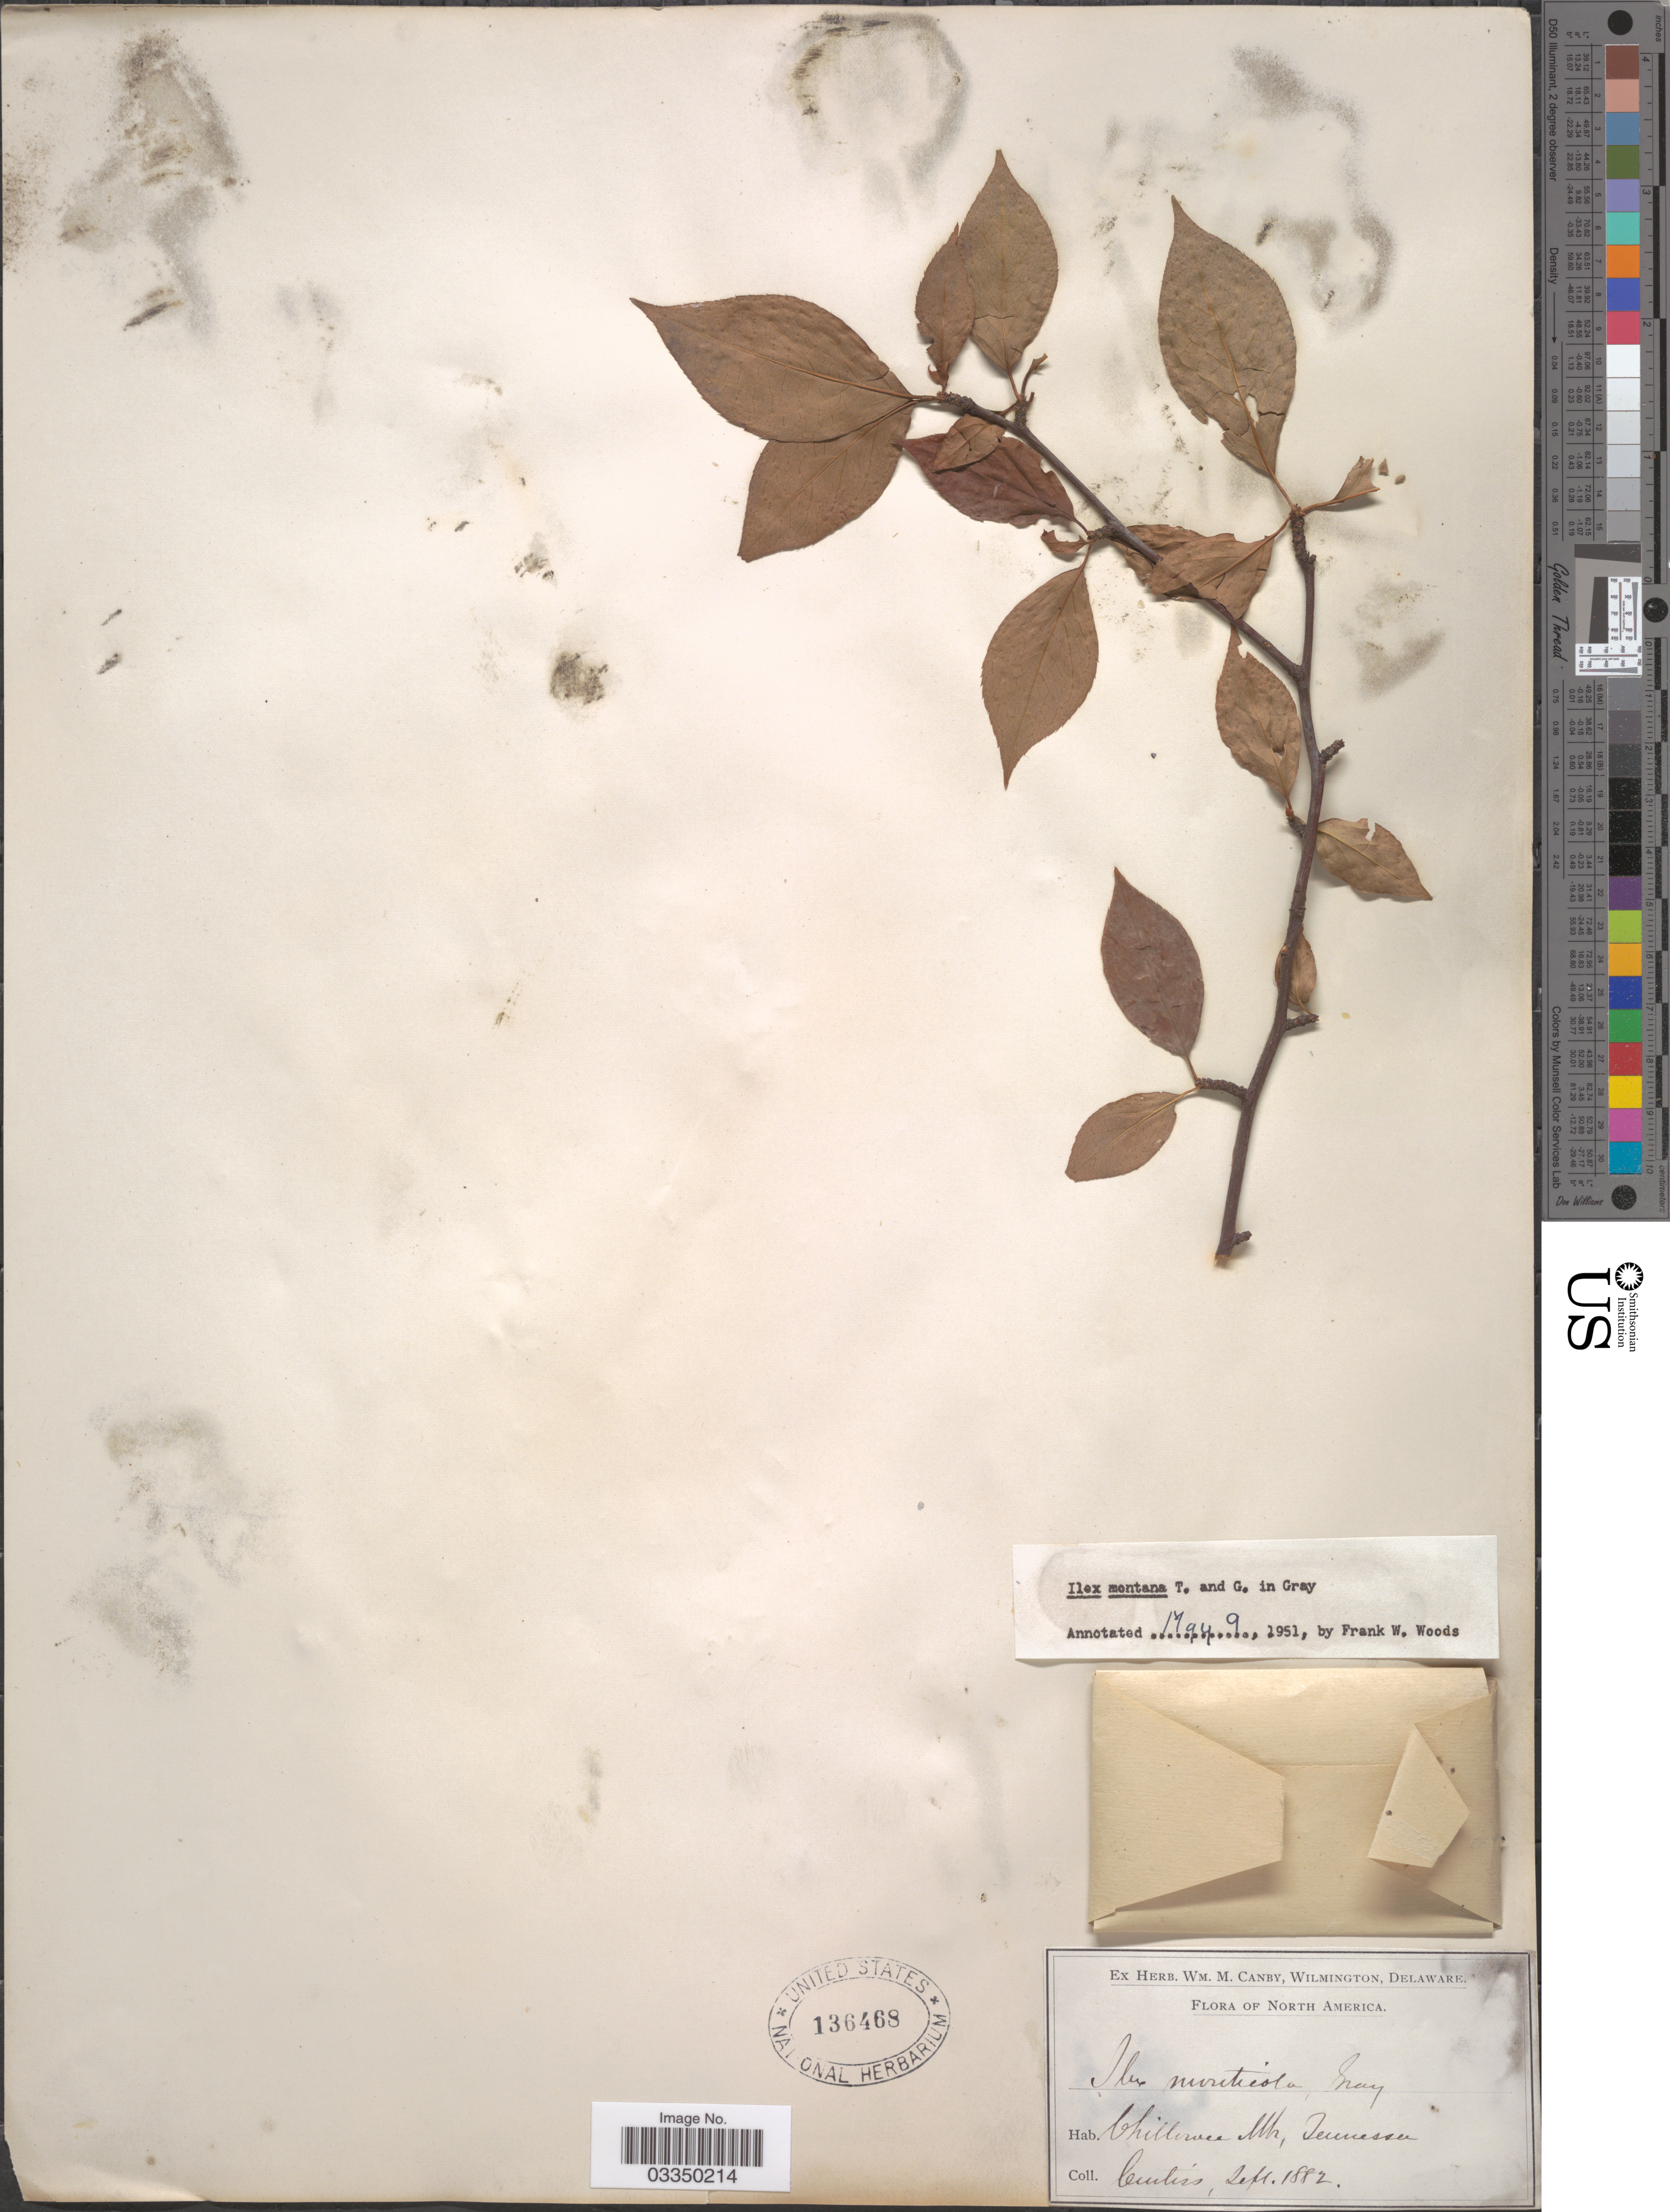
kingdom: Plantae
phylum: Tracheophyta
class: Magnoliopsida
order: Aquifoliales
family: Aquifoliaceae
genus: Ilex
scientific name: Ilex montana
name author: Torr. & A. Gray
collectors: -. Curtiss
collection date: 1882-09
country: United States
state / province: Tennessee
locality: Chillowee Mt.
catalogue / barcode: US 136468